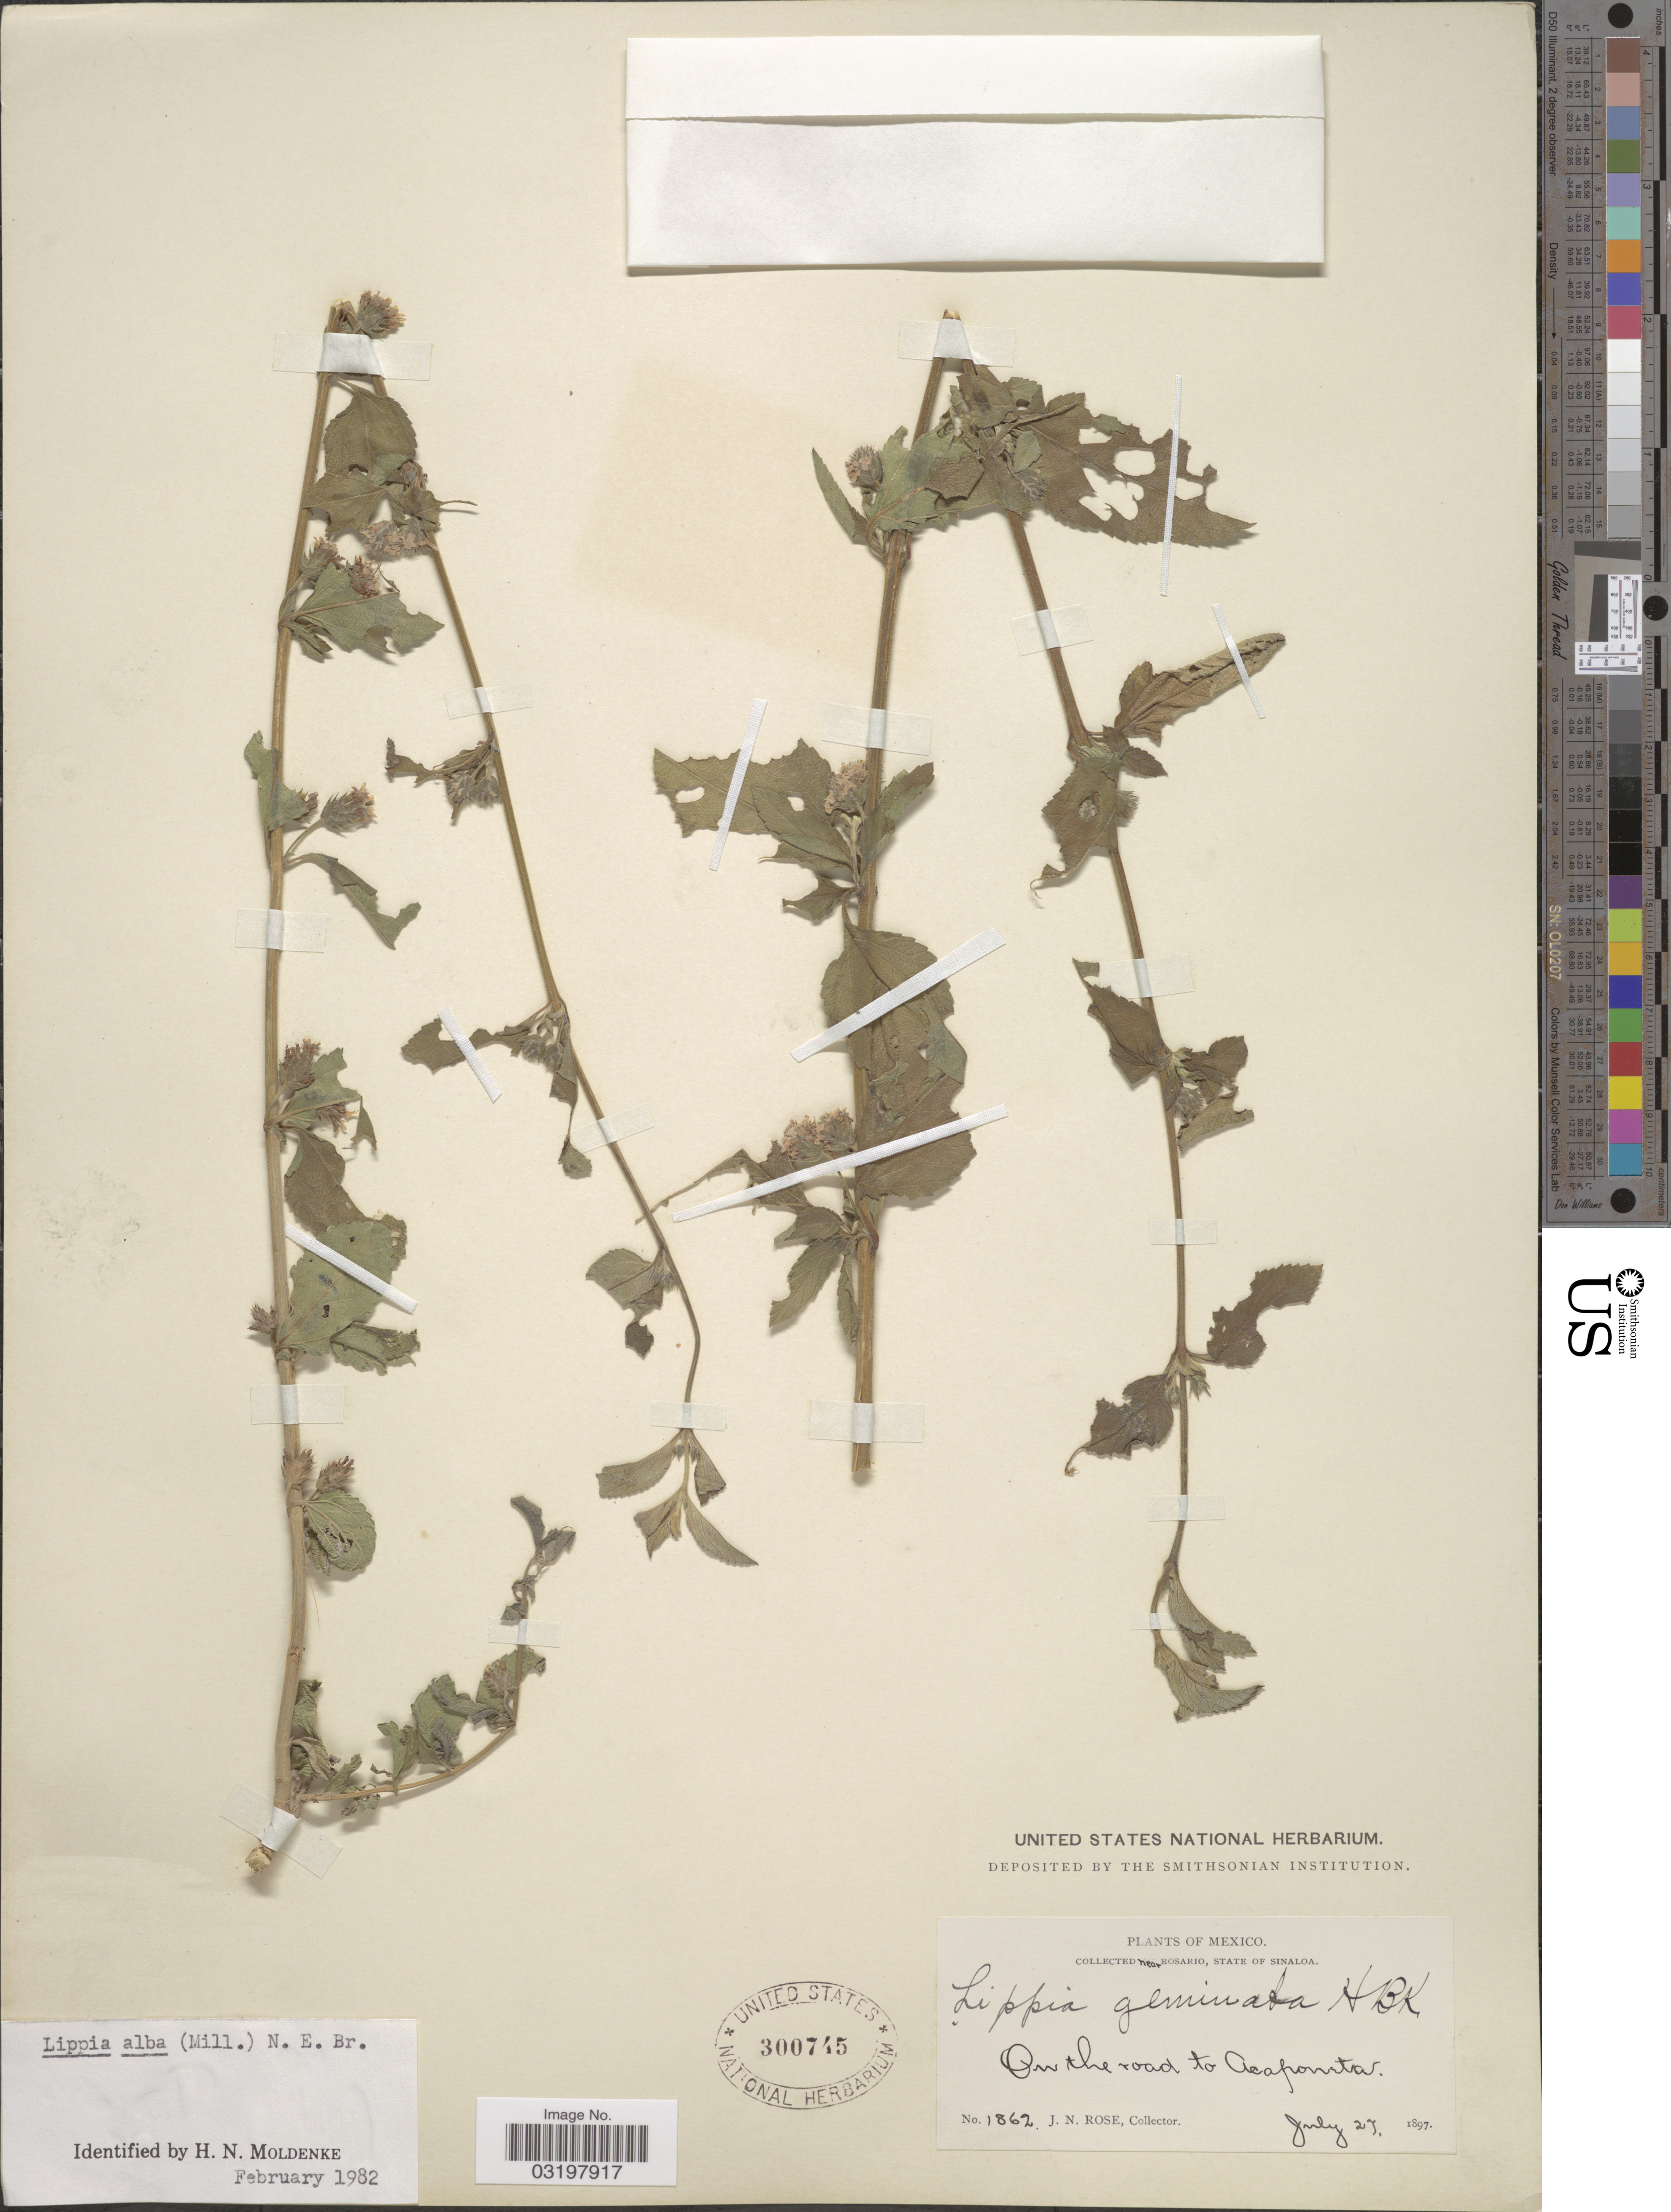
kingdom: Plantae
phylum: Tracheophyta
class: Magnoliopsida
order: Lamiales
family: Verbenaceae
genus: Lippia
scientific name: Lippia alba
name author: (Mill.) N.E. Br. ex Britton & P. Wilson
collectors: J. N. Rose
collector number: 1862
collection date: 1897-07-27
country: Mexico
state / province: Sinaloa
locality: Collected near Rosario, State of Sinaloa. On the road to Acaponeta.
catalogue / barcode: US 300745